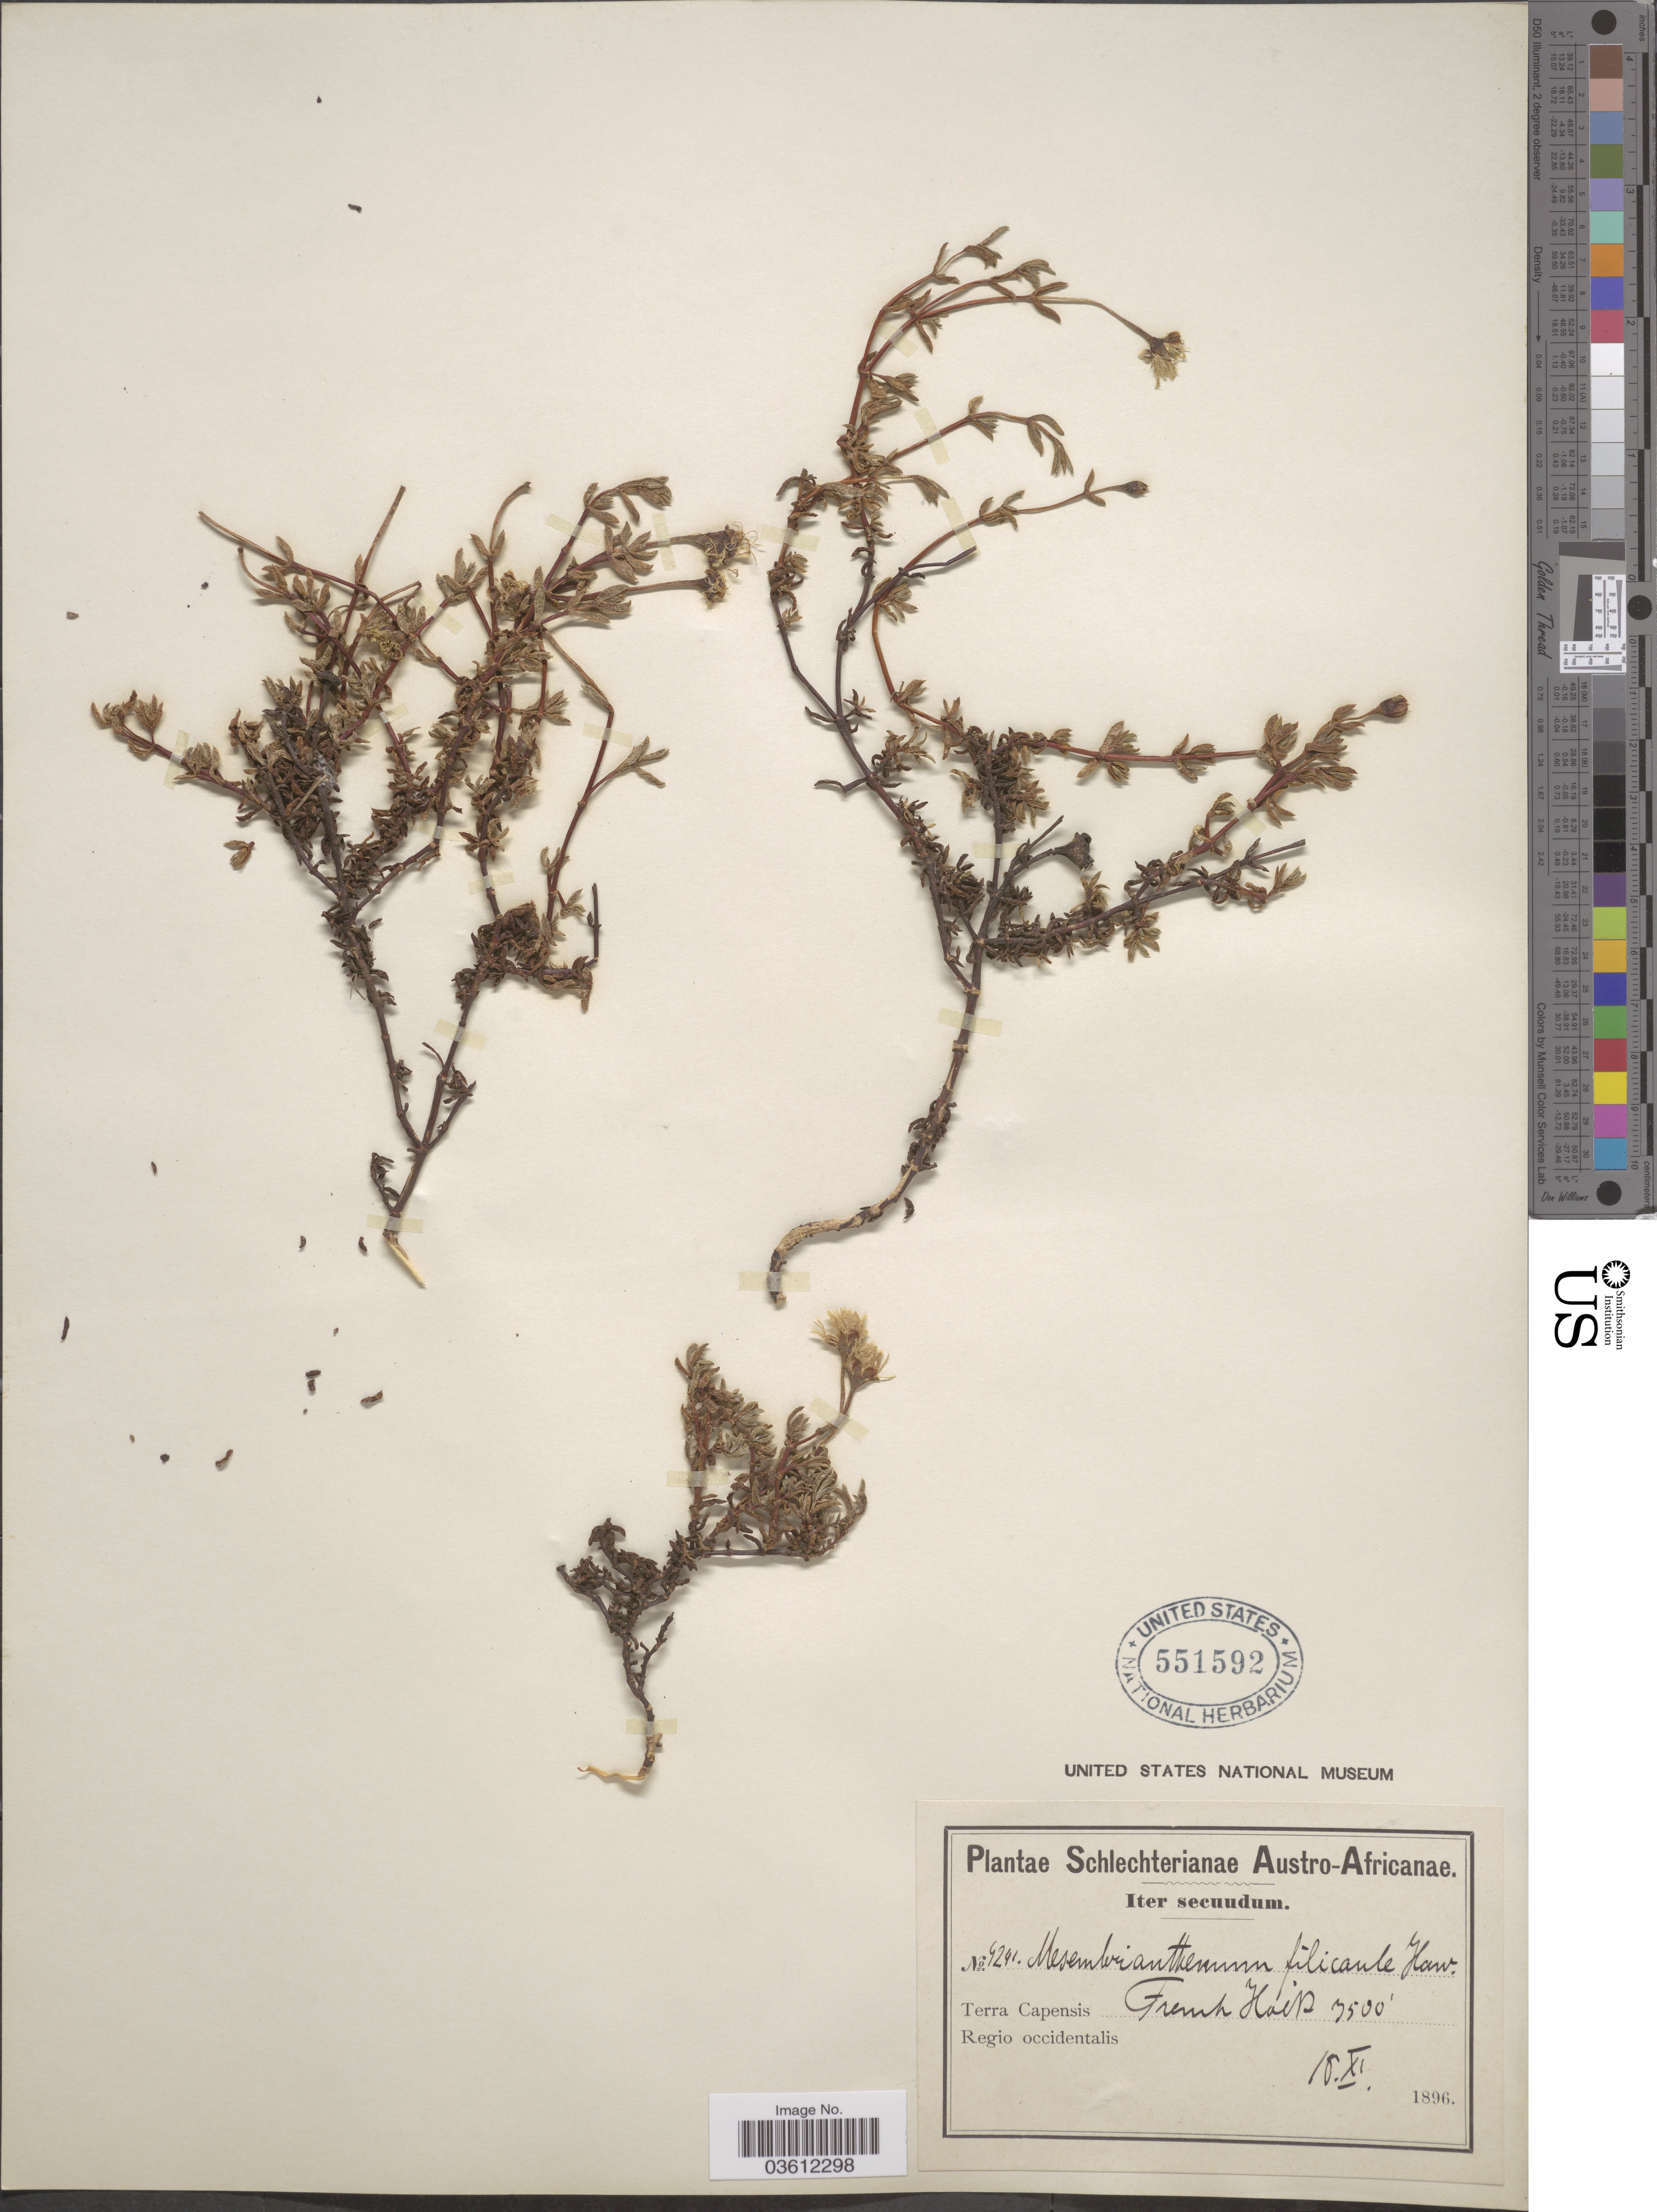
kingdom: Plantae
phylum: Tracheophyta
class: Magnoliopsida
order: Caryophyllales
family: Aizoaceae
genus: Mesembryanthemum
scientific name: Mesembryanthemum filicaule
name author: Haw.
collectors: Schlechter, --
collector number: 9241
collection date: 1896-11-18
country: South Africa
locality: Austro-Africanae. Terra Capensis. Regio occidentalis. French Hoek.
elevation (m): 1067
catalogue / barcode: US 551592